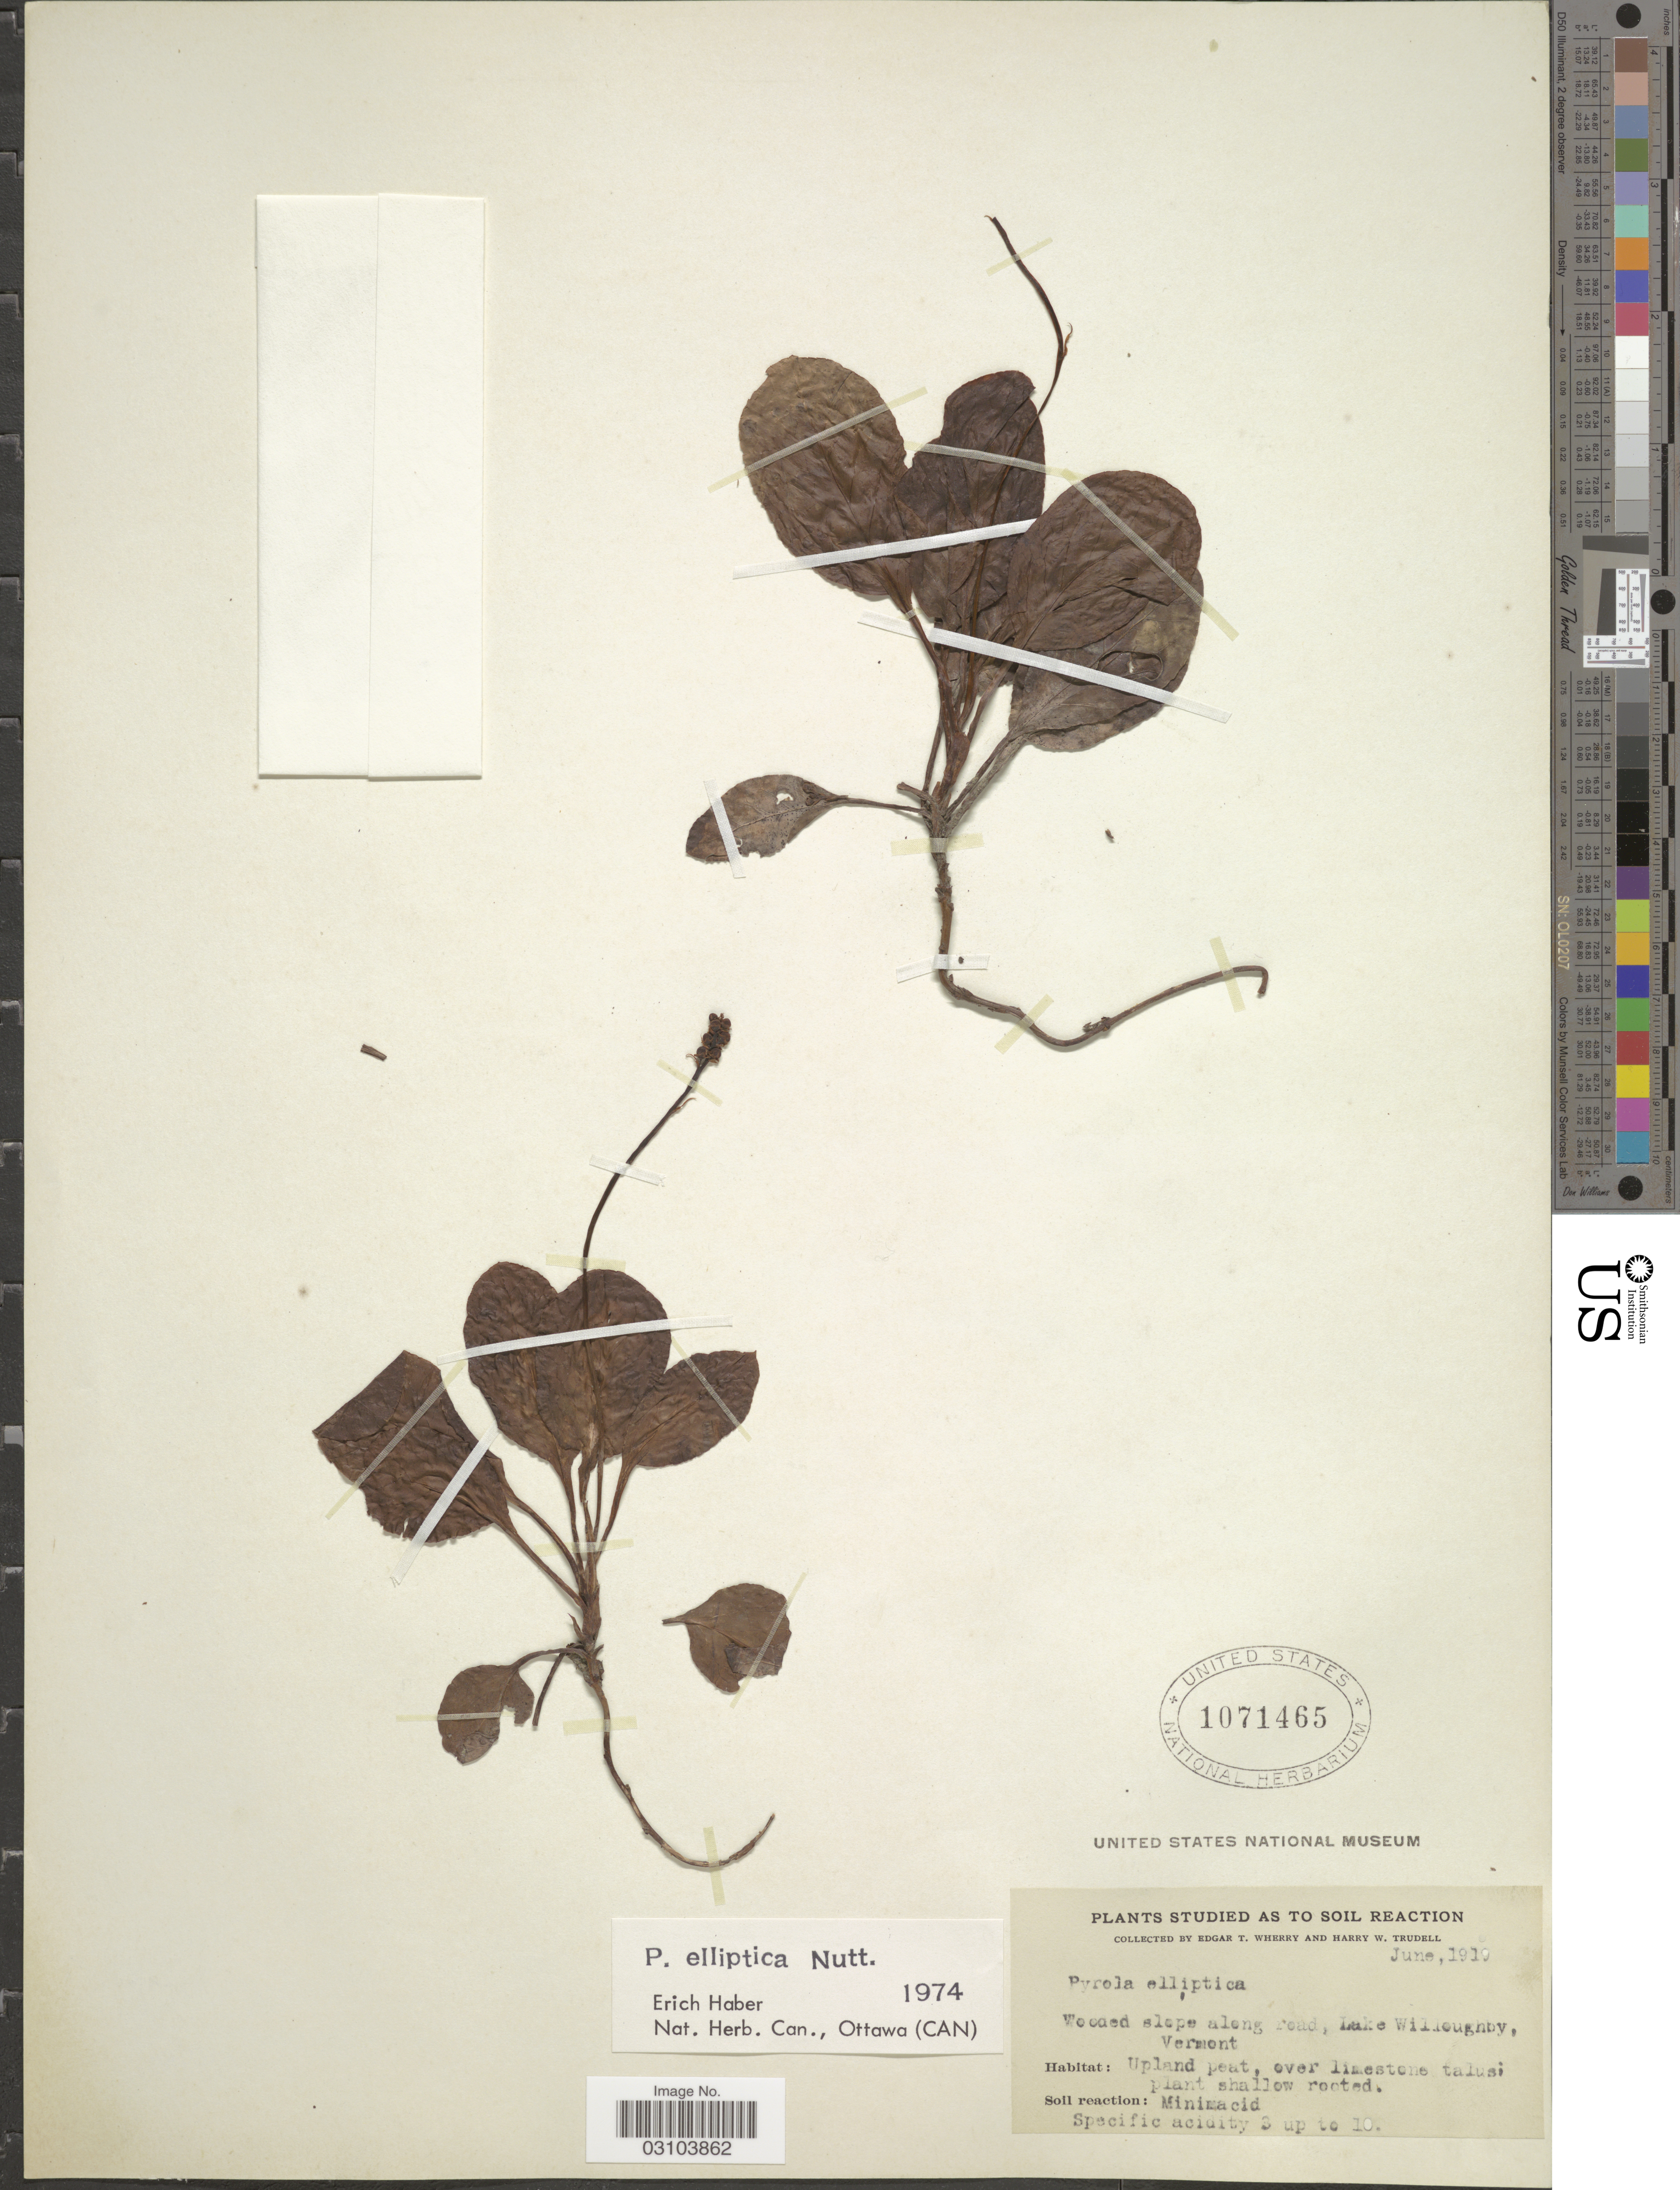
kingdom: Plantae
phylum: Tracheophyta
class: Magnoliopsida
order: Ericales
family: Ericaceae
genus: Pyrola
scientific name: Pyrola elliptica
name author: Nutt.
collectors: E. T. Wherry & H. Trudell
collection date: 1919-06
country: United States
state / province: Vermont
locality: Wooded slope along road, Lake Willoughby.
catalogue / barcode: US 1071465